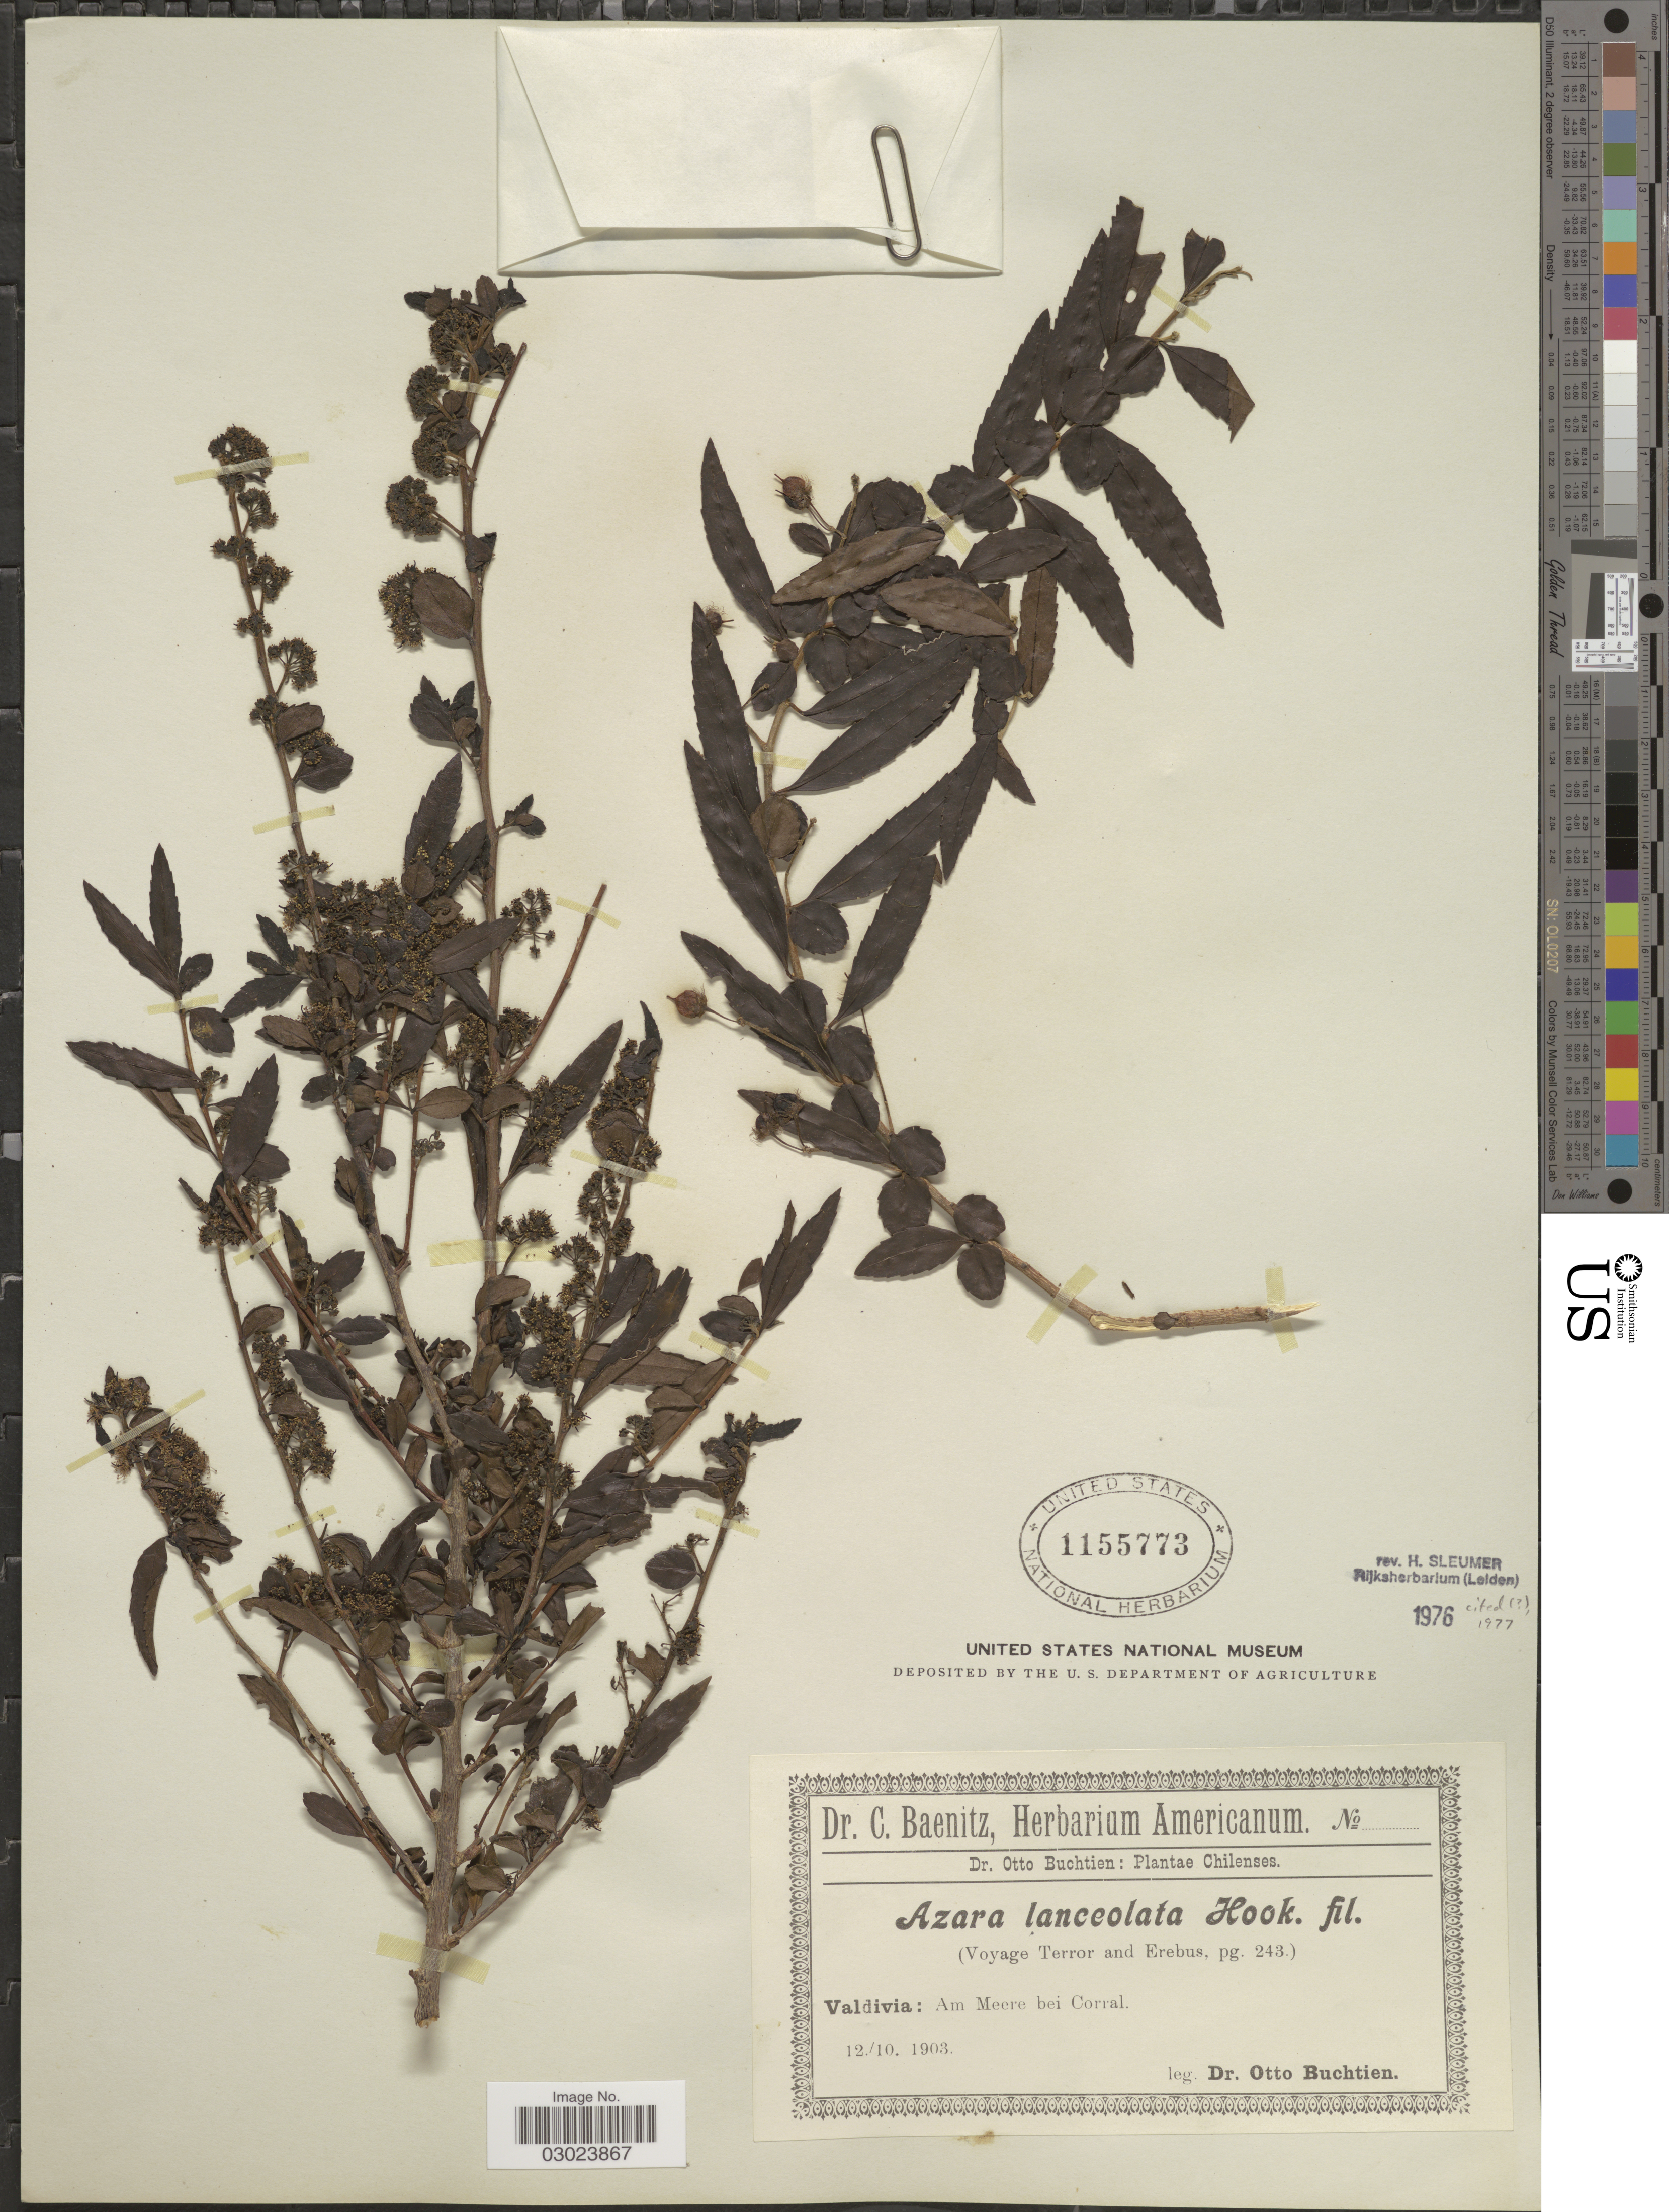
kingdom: Plantae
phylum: Tracheophyta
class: Magnoliopsida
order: Malpighiales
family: Salicaceae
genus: Azara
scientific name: Azara lanceolata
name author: Hook. f.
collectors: O. Buchtien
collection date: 1903-10-12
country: Chile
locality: Valdivia: Am Meere bei Corral.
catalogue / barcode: US 1155773